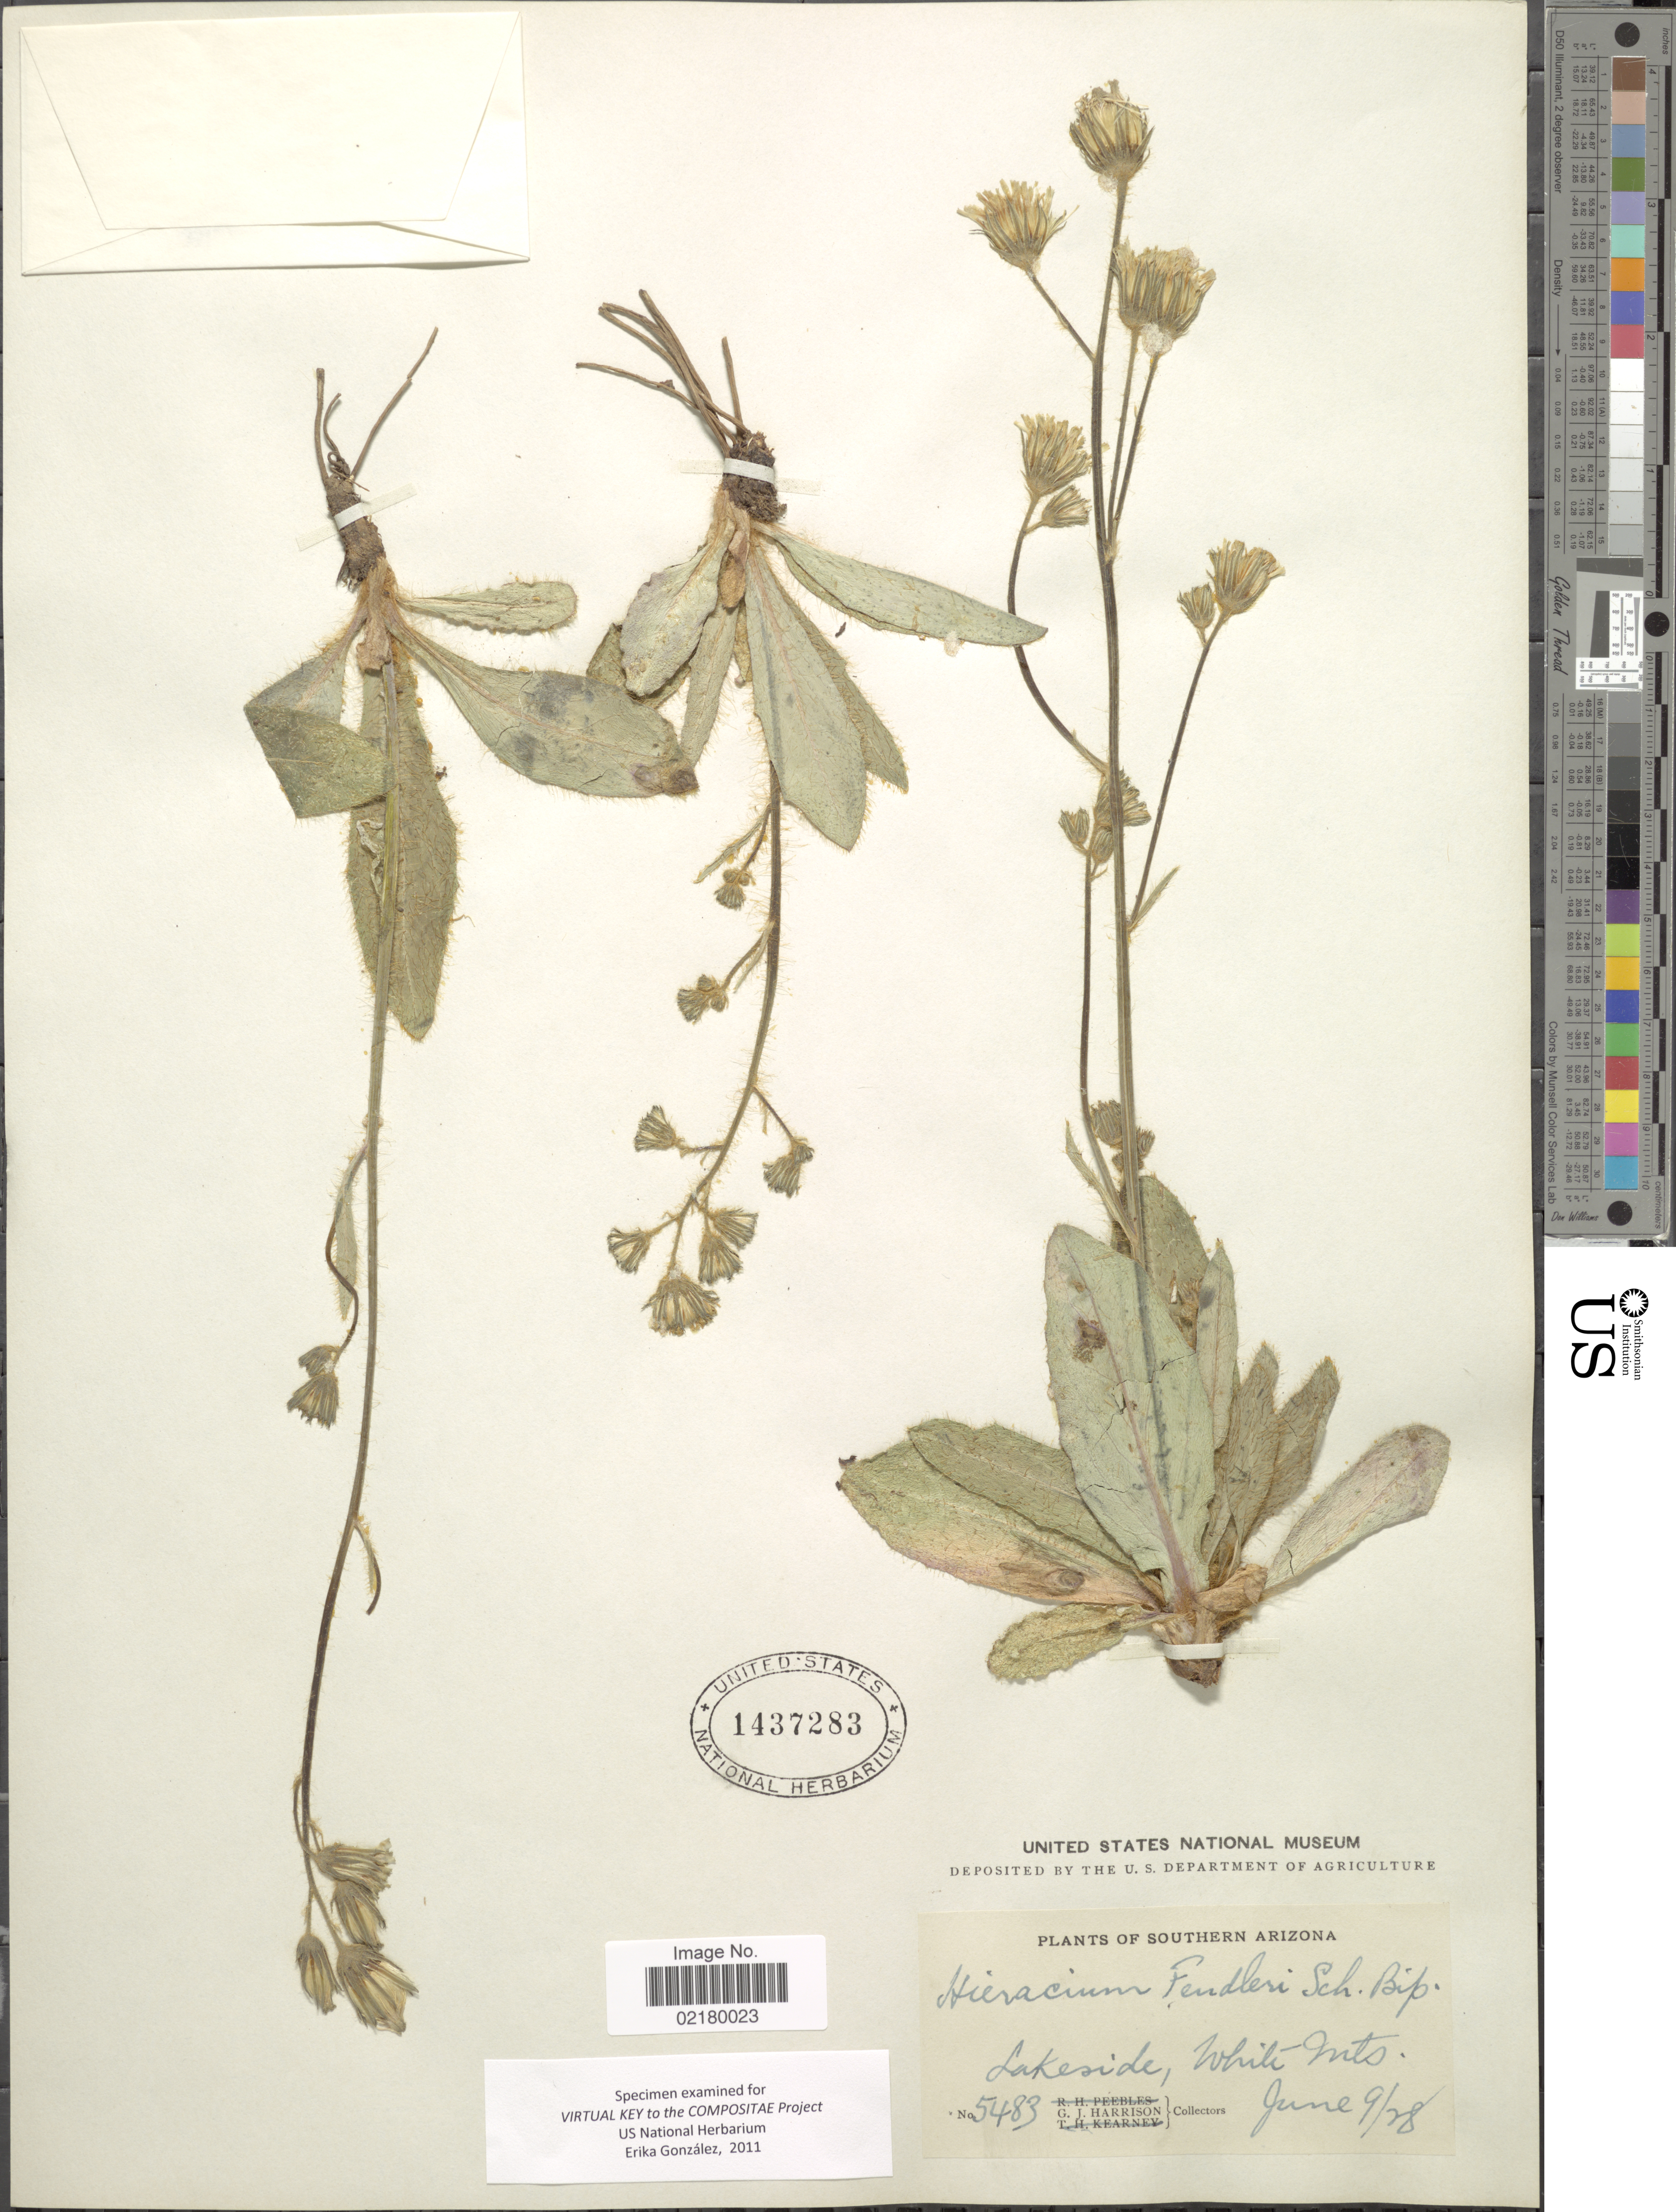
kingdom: Plantae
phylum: Tracheophyta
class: Magnoliopsida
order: Asterales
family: Asteraceae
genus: Hieracium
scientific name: Hieracium fendleri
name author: Sch. Bip.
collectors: G. J. Harrison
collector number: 5483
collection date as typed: Transcribed d/m/y: 9/6/28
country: United States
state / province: Arizona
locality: Southern Arizona, Lakeside, White Mts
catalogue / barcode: US 1437283